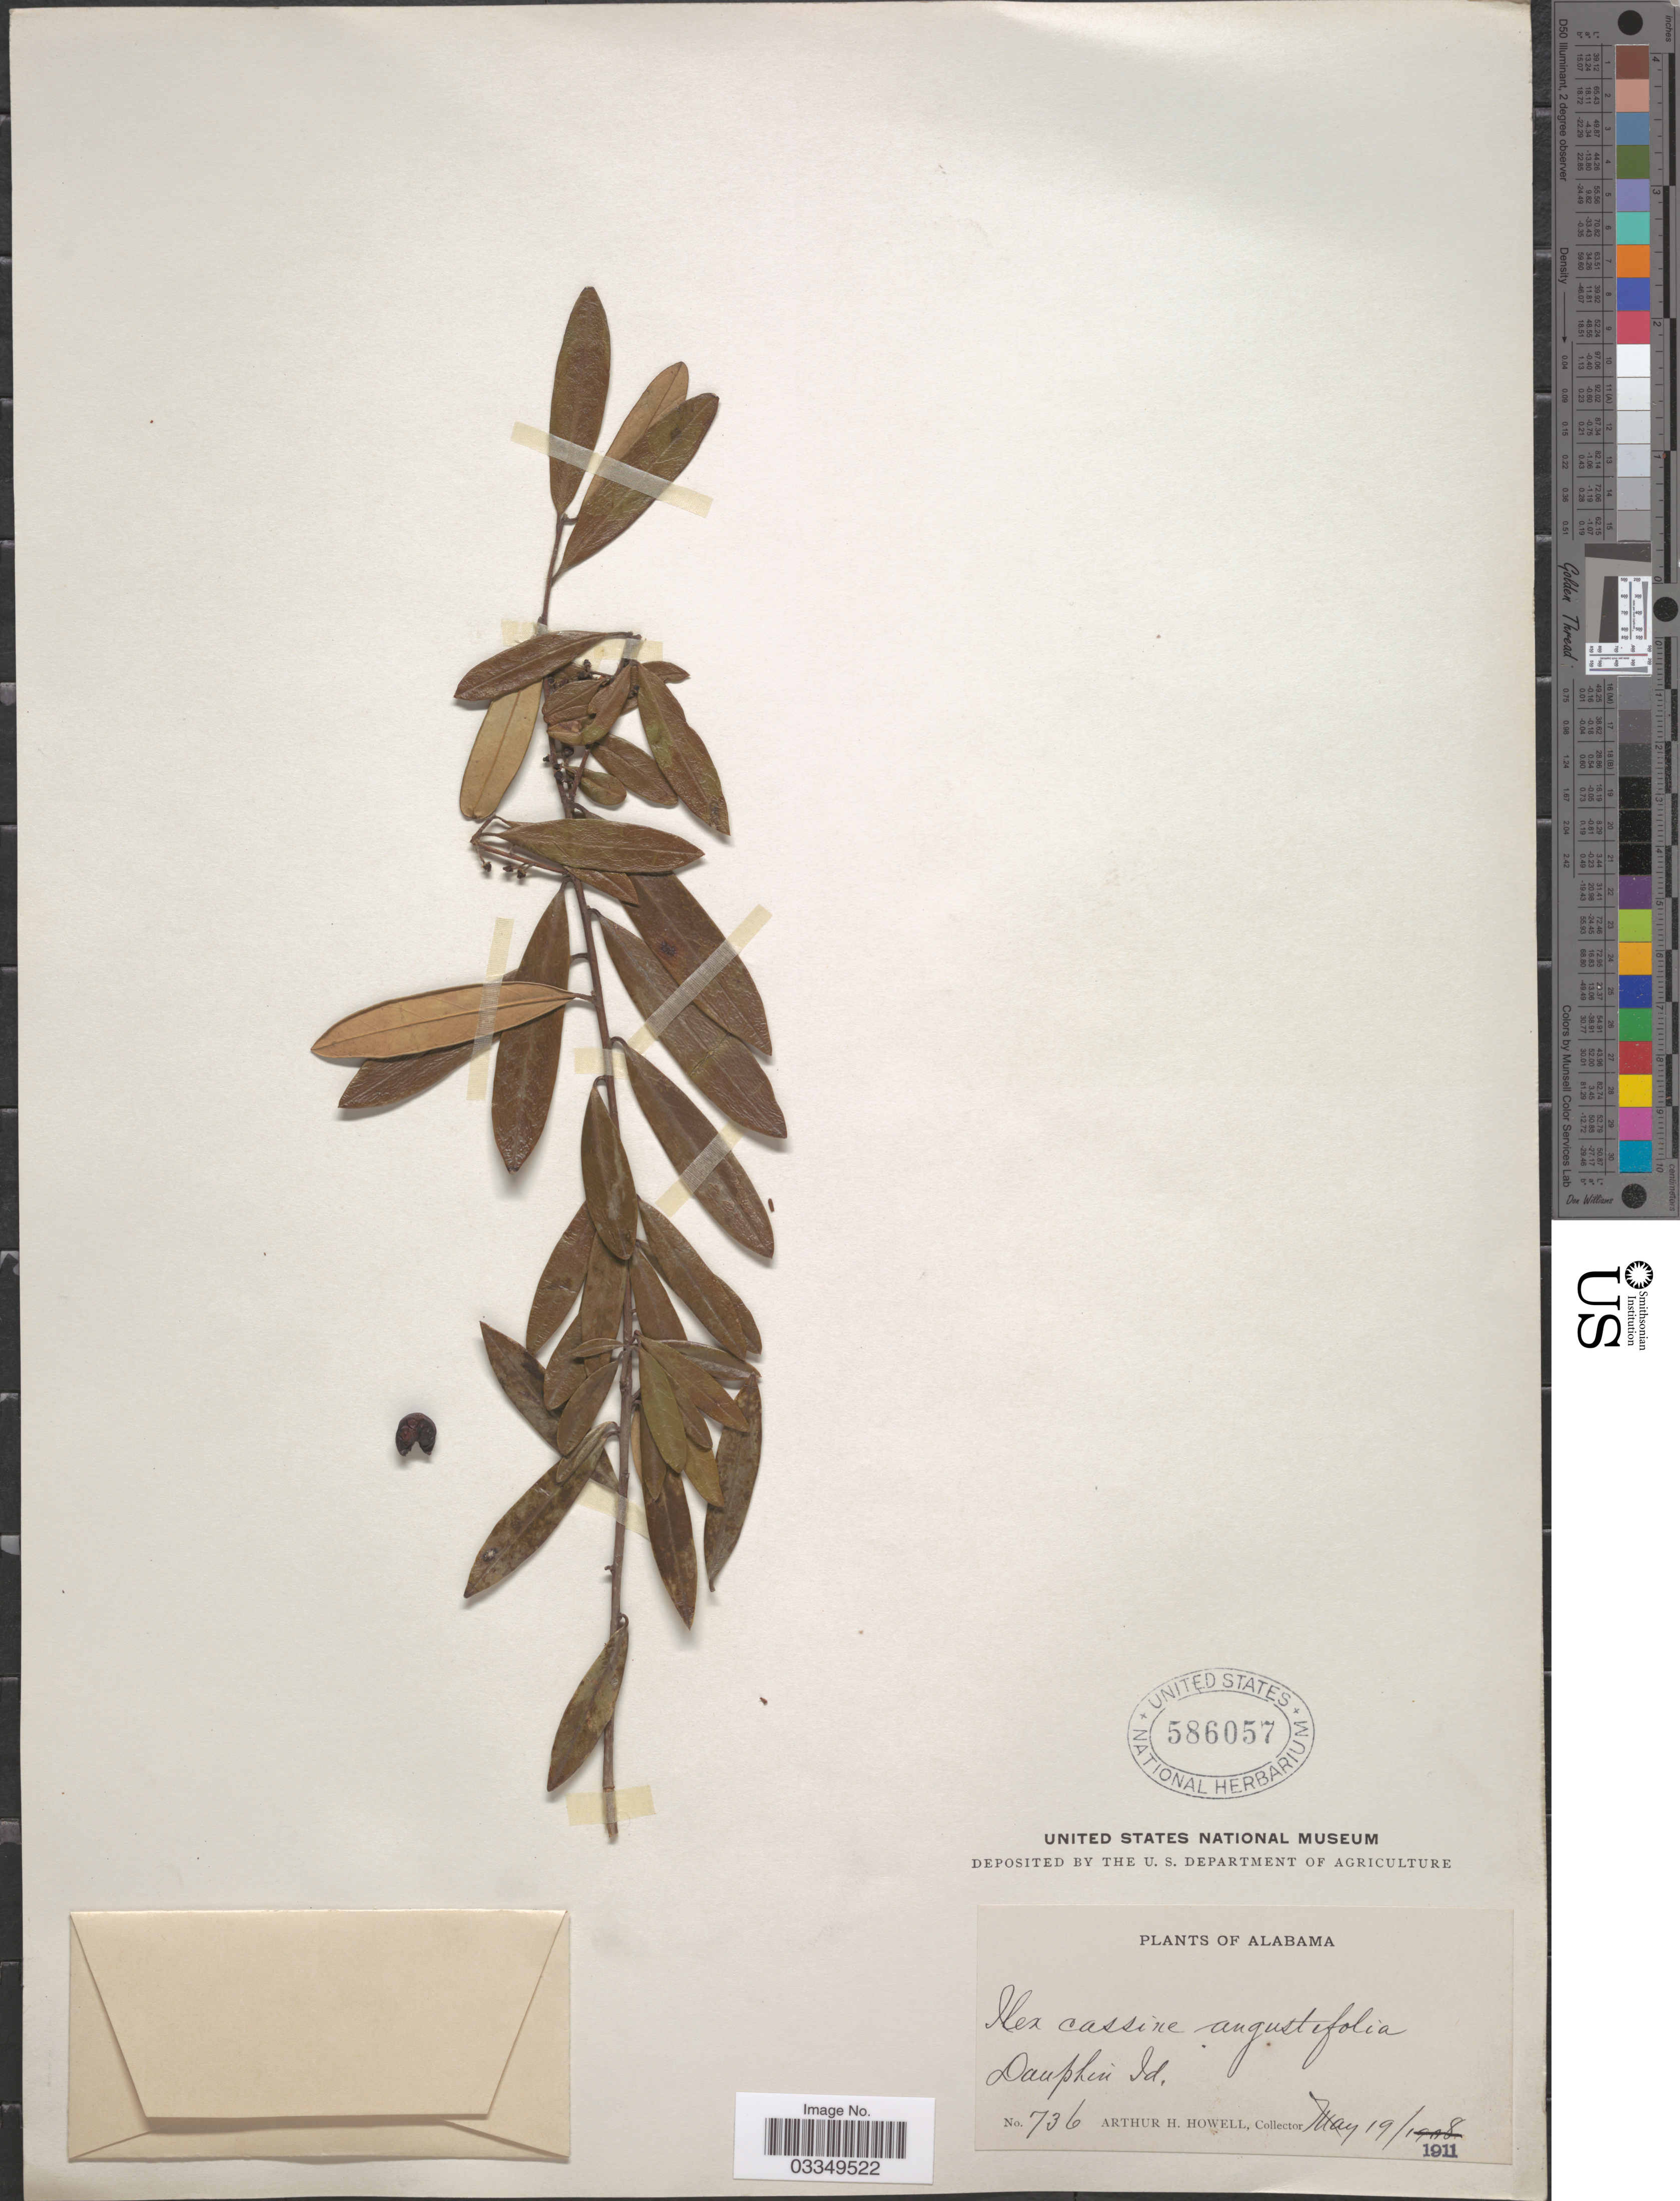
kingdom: Plantae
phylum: Tracheophyta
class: Magnoliopsida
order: Aquifoliales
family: Aquifoliaceae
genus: Ilex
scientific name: Ilex cassine var. angustifolia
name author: Aiton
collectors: A. H. Howell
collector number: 736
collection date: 1911-05-19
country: United States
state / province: Alabama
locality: Dauphin Id.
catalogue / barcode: US 586057